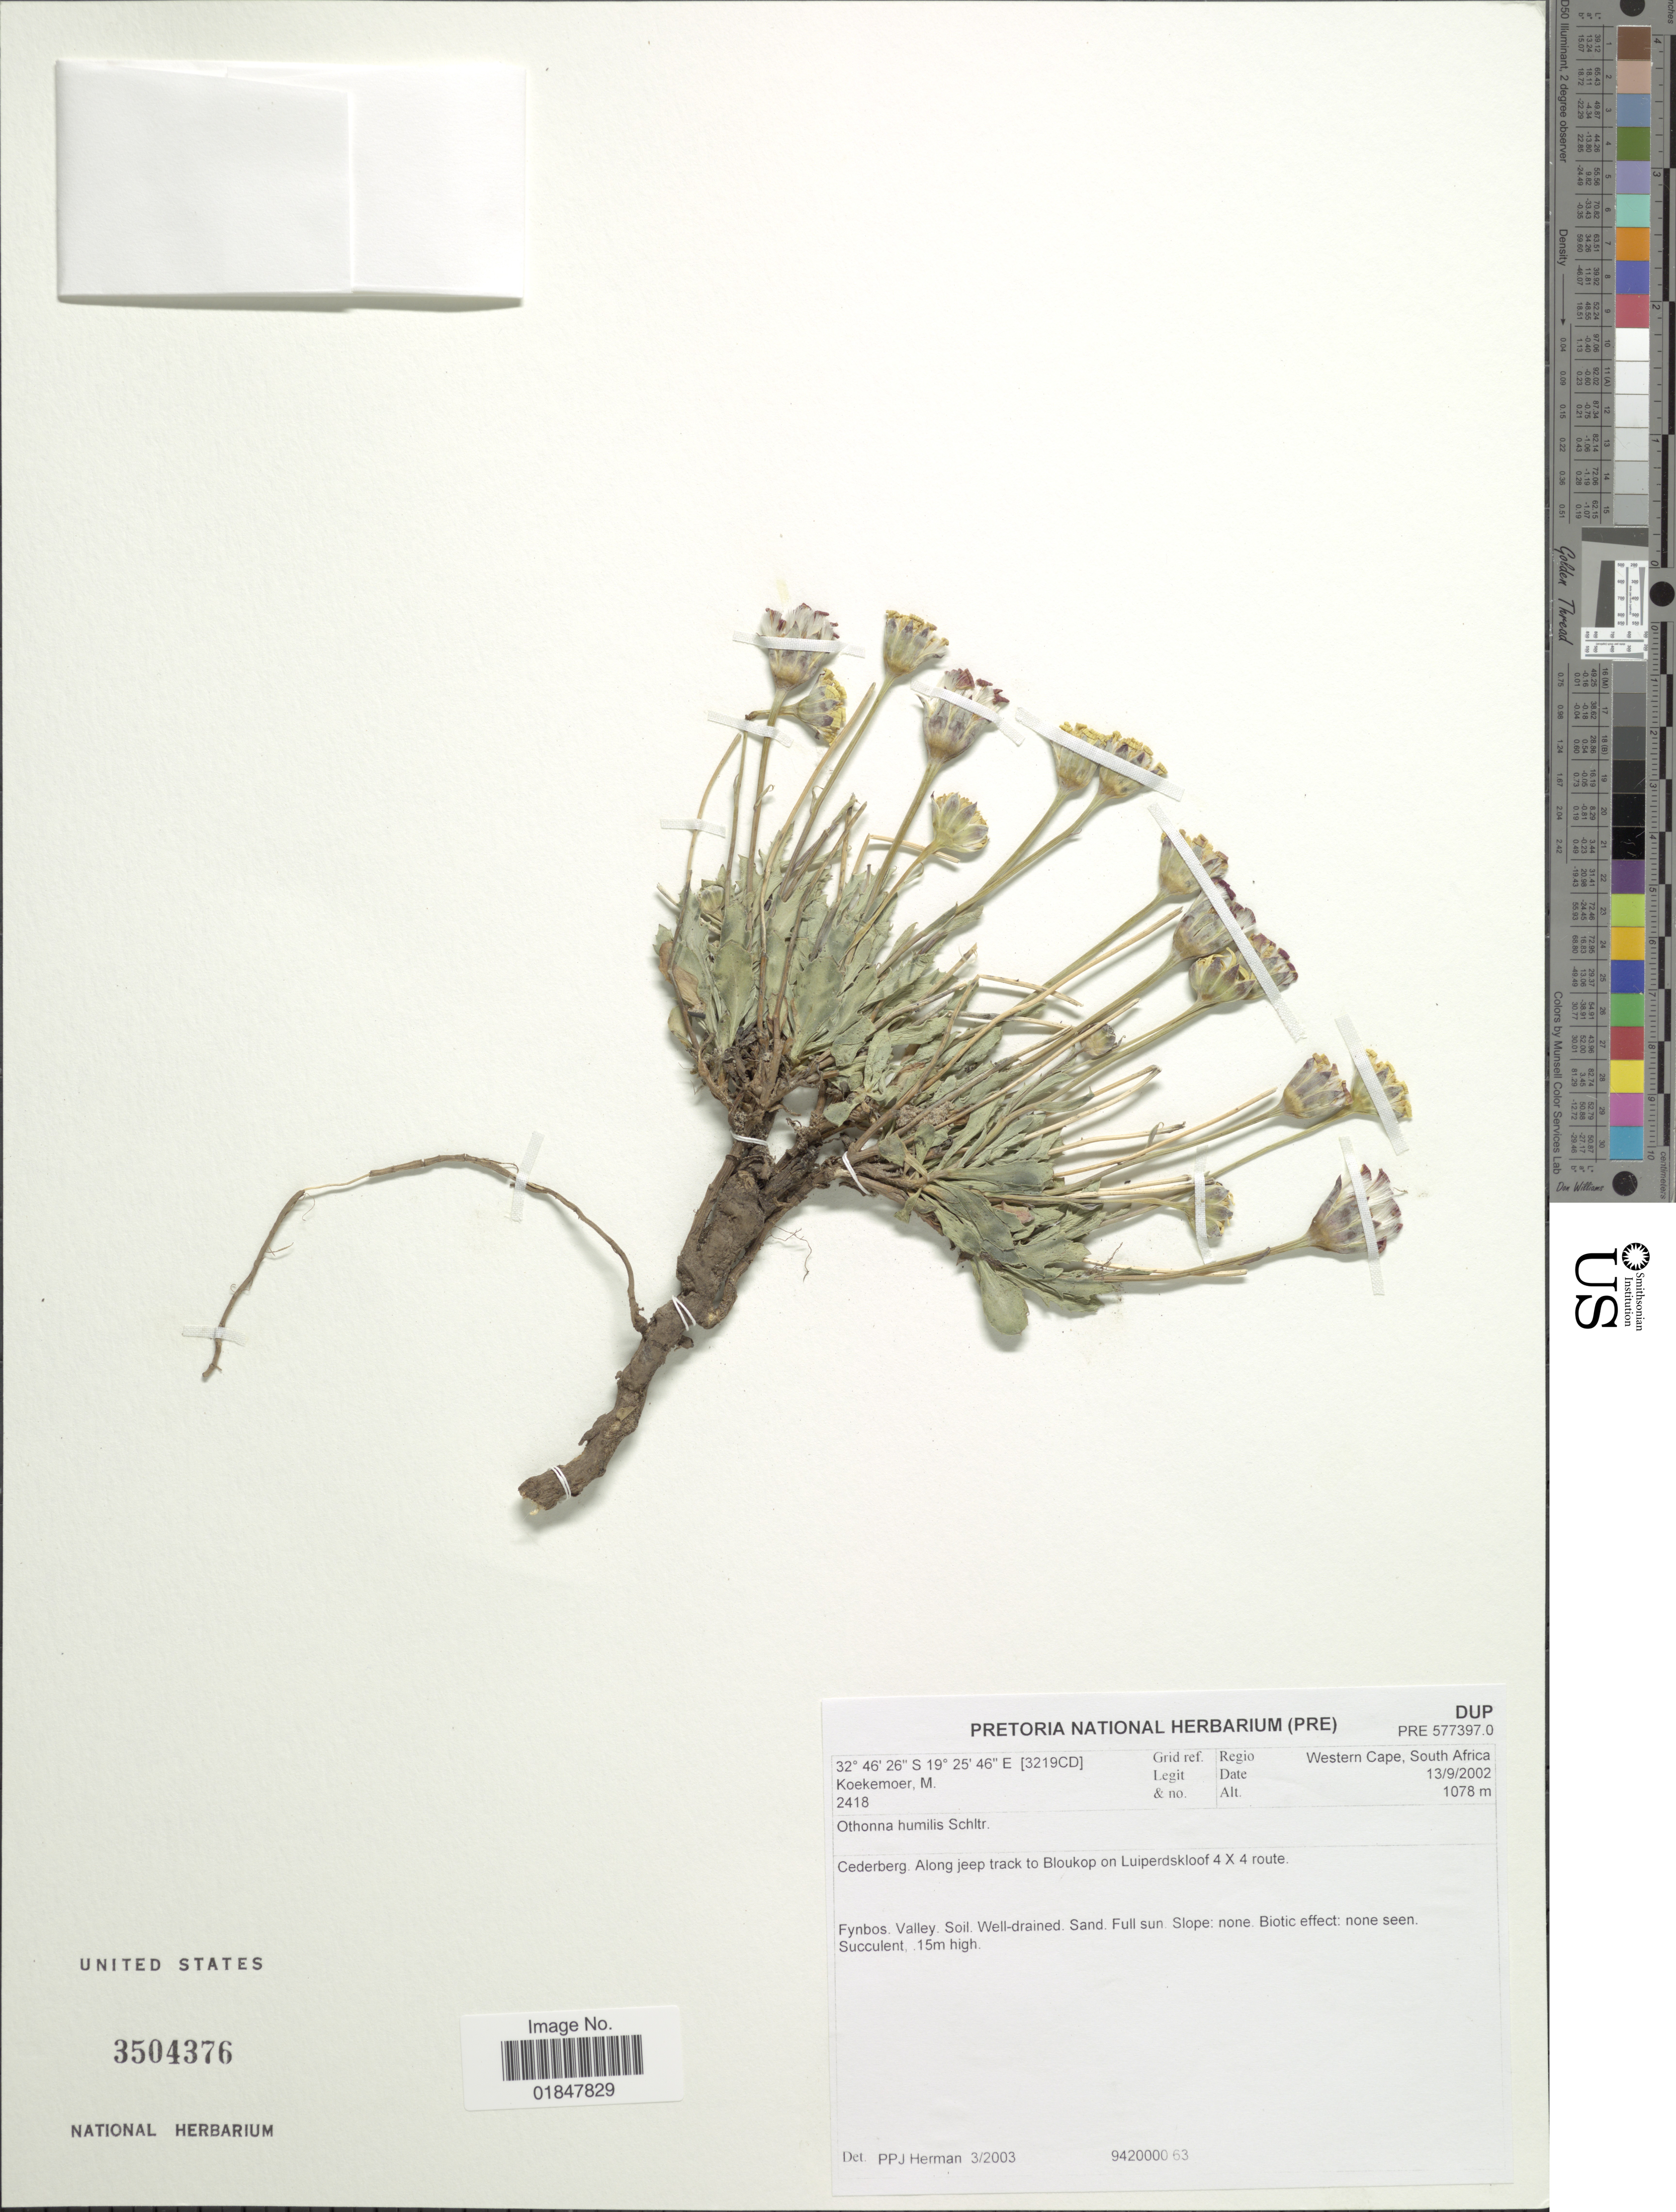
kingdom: Plantae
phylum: Tracheophyta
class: Magnoliopsida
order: Asterales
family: Asteraceae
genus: Othonna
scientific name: Othonna humilis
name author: Schltr.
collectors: M. Koekemoer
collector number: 2418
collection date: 2002-09-13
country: South Africa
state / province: Western Cape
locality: Cederberg. Along jeep track to Bloukop on Luiperdskloof 4x4 route (3219CD)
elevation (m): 1078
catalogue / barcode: US 3504376